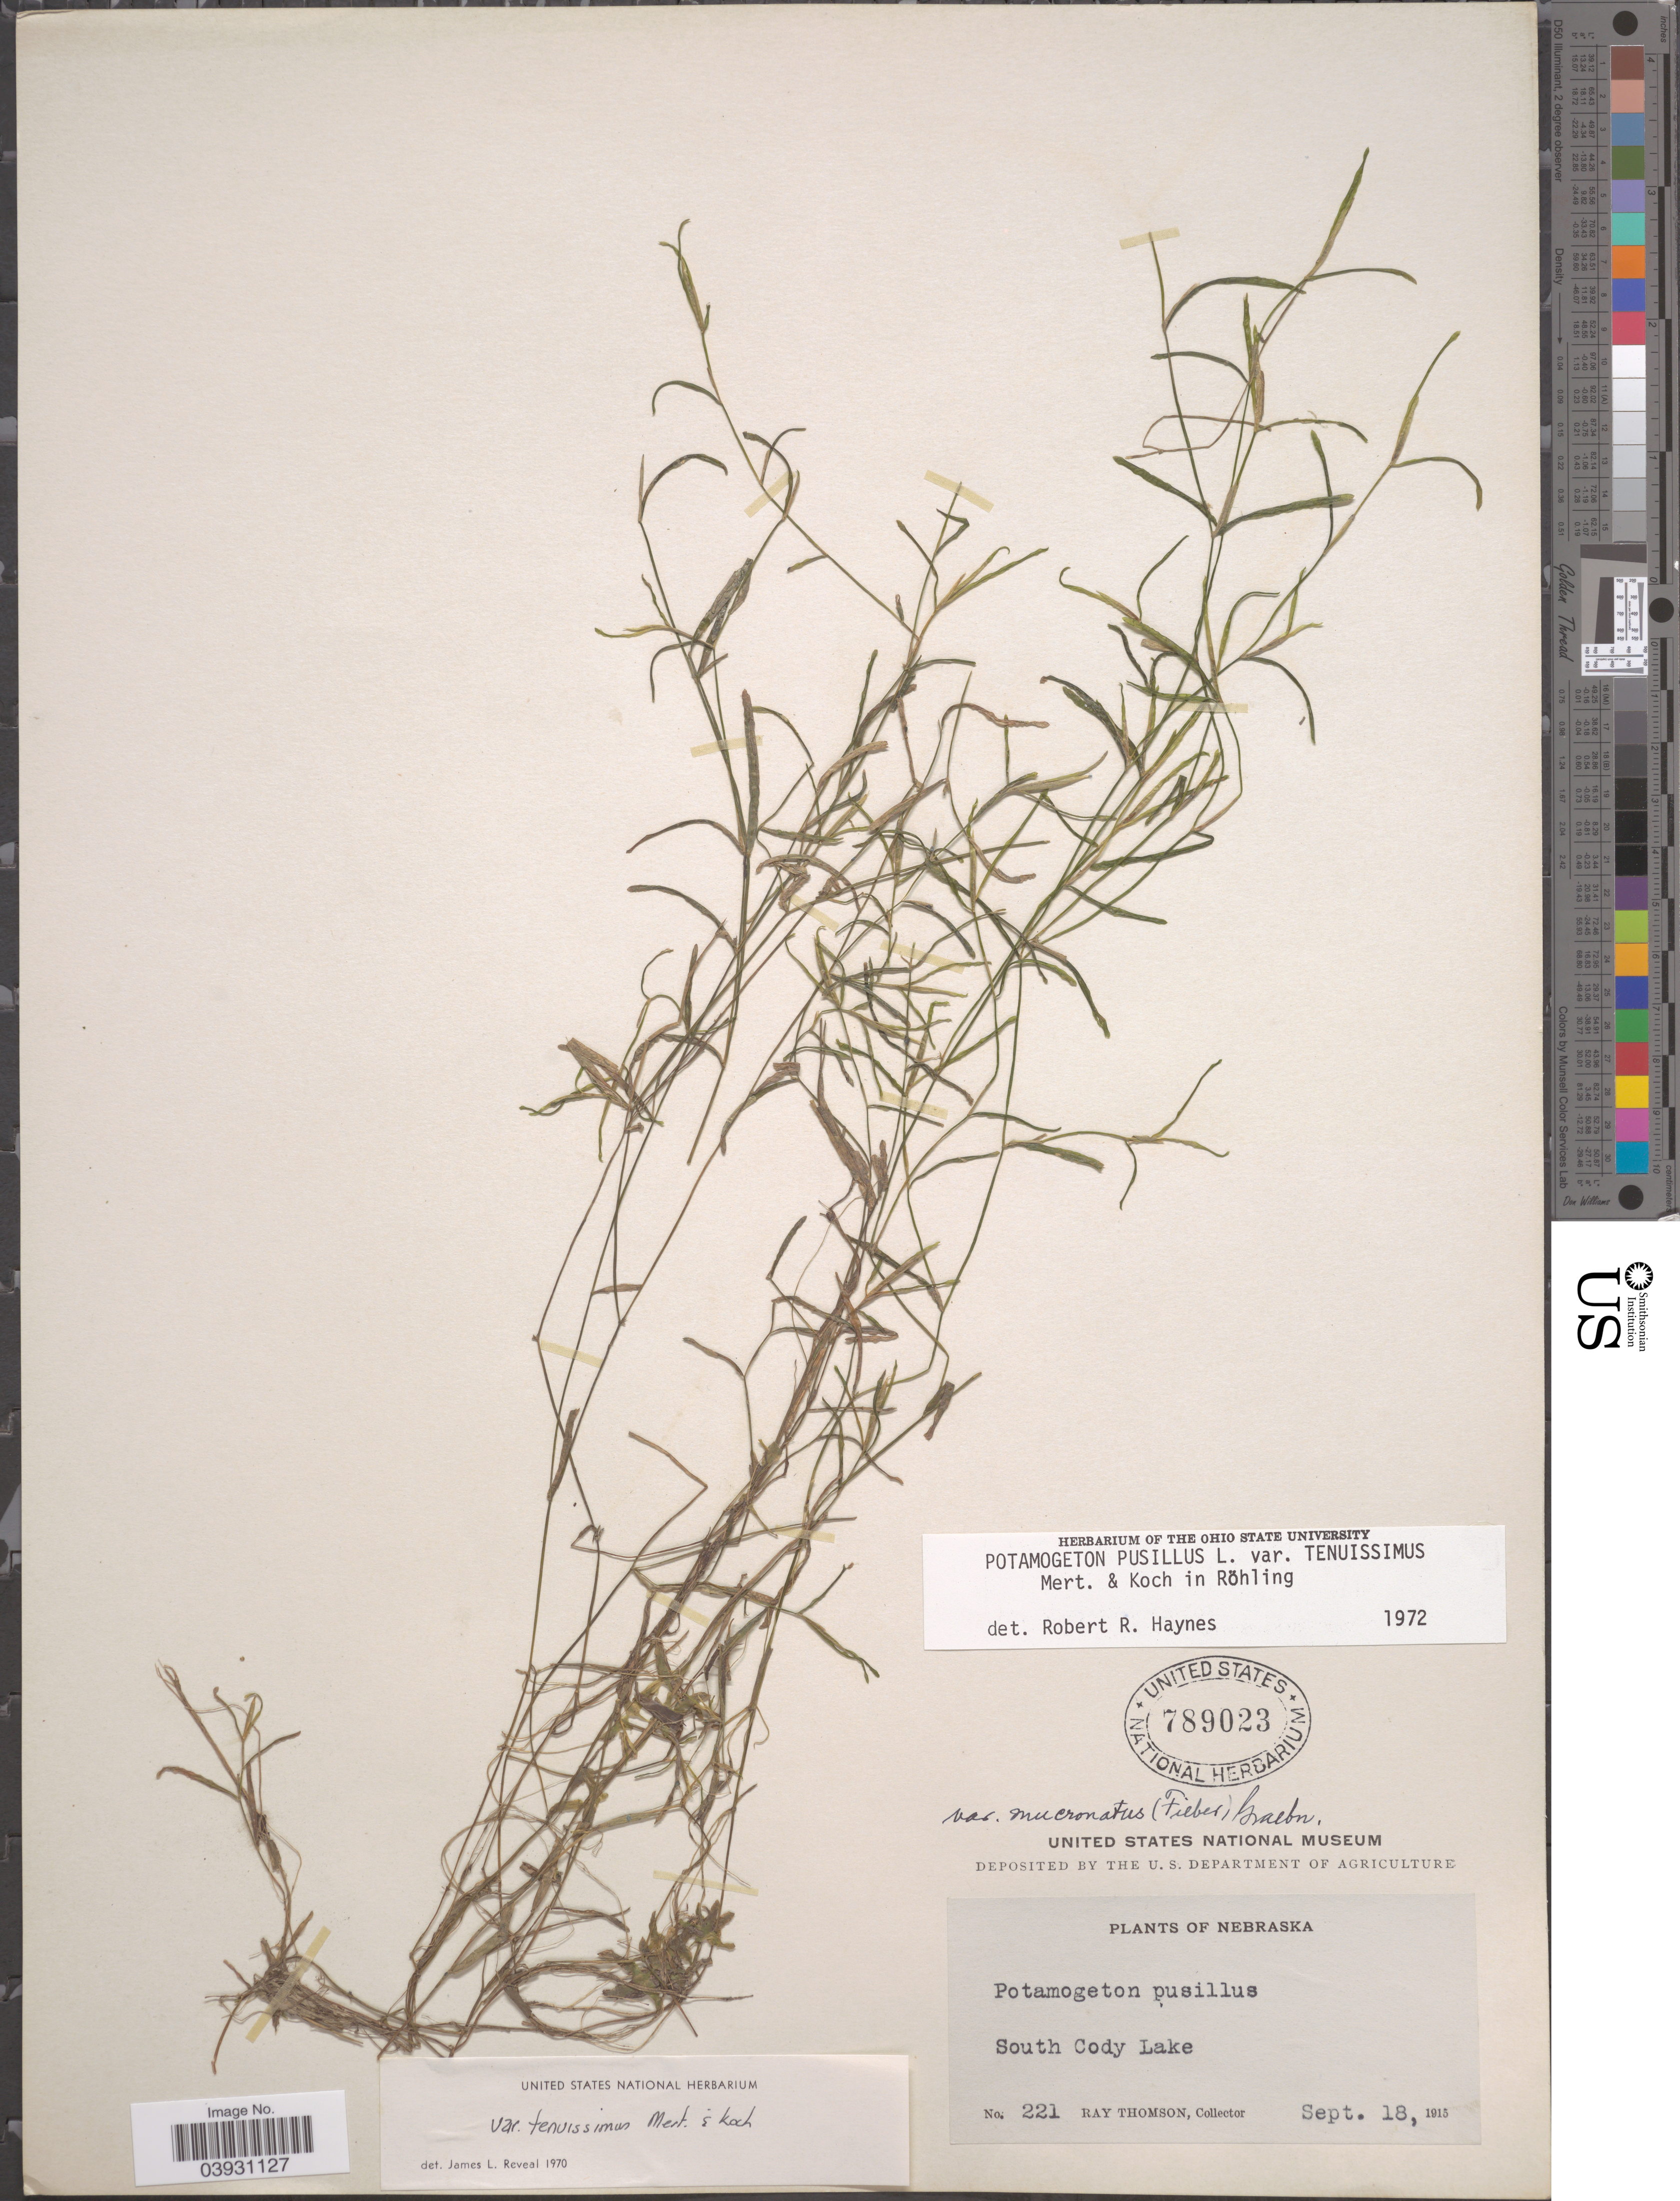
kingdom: Plantae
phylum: Tracheophyta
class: Liliopsida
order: Alismatales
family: Potamogetonaceae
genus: Potamogeton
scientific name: Potamogeton pusillus subsp. tenuissimus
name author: Mert. & W.D.J. Koch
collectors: R. Thompson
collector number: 221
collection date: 1915-09-18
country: United States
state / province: Nebraska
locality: South Cody Lake.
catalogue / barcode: US 789023